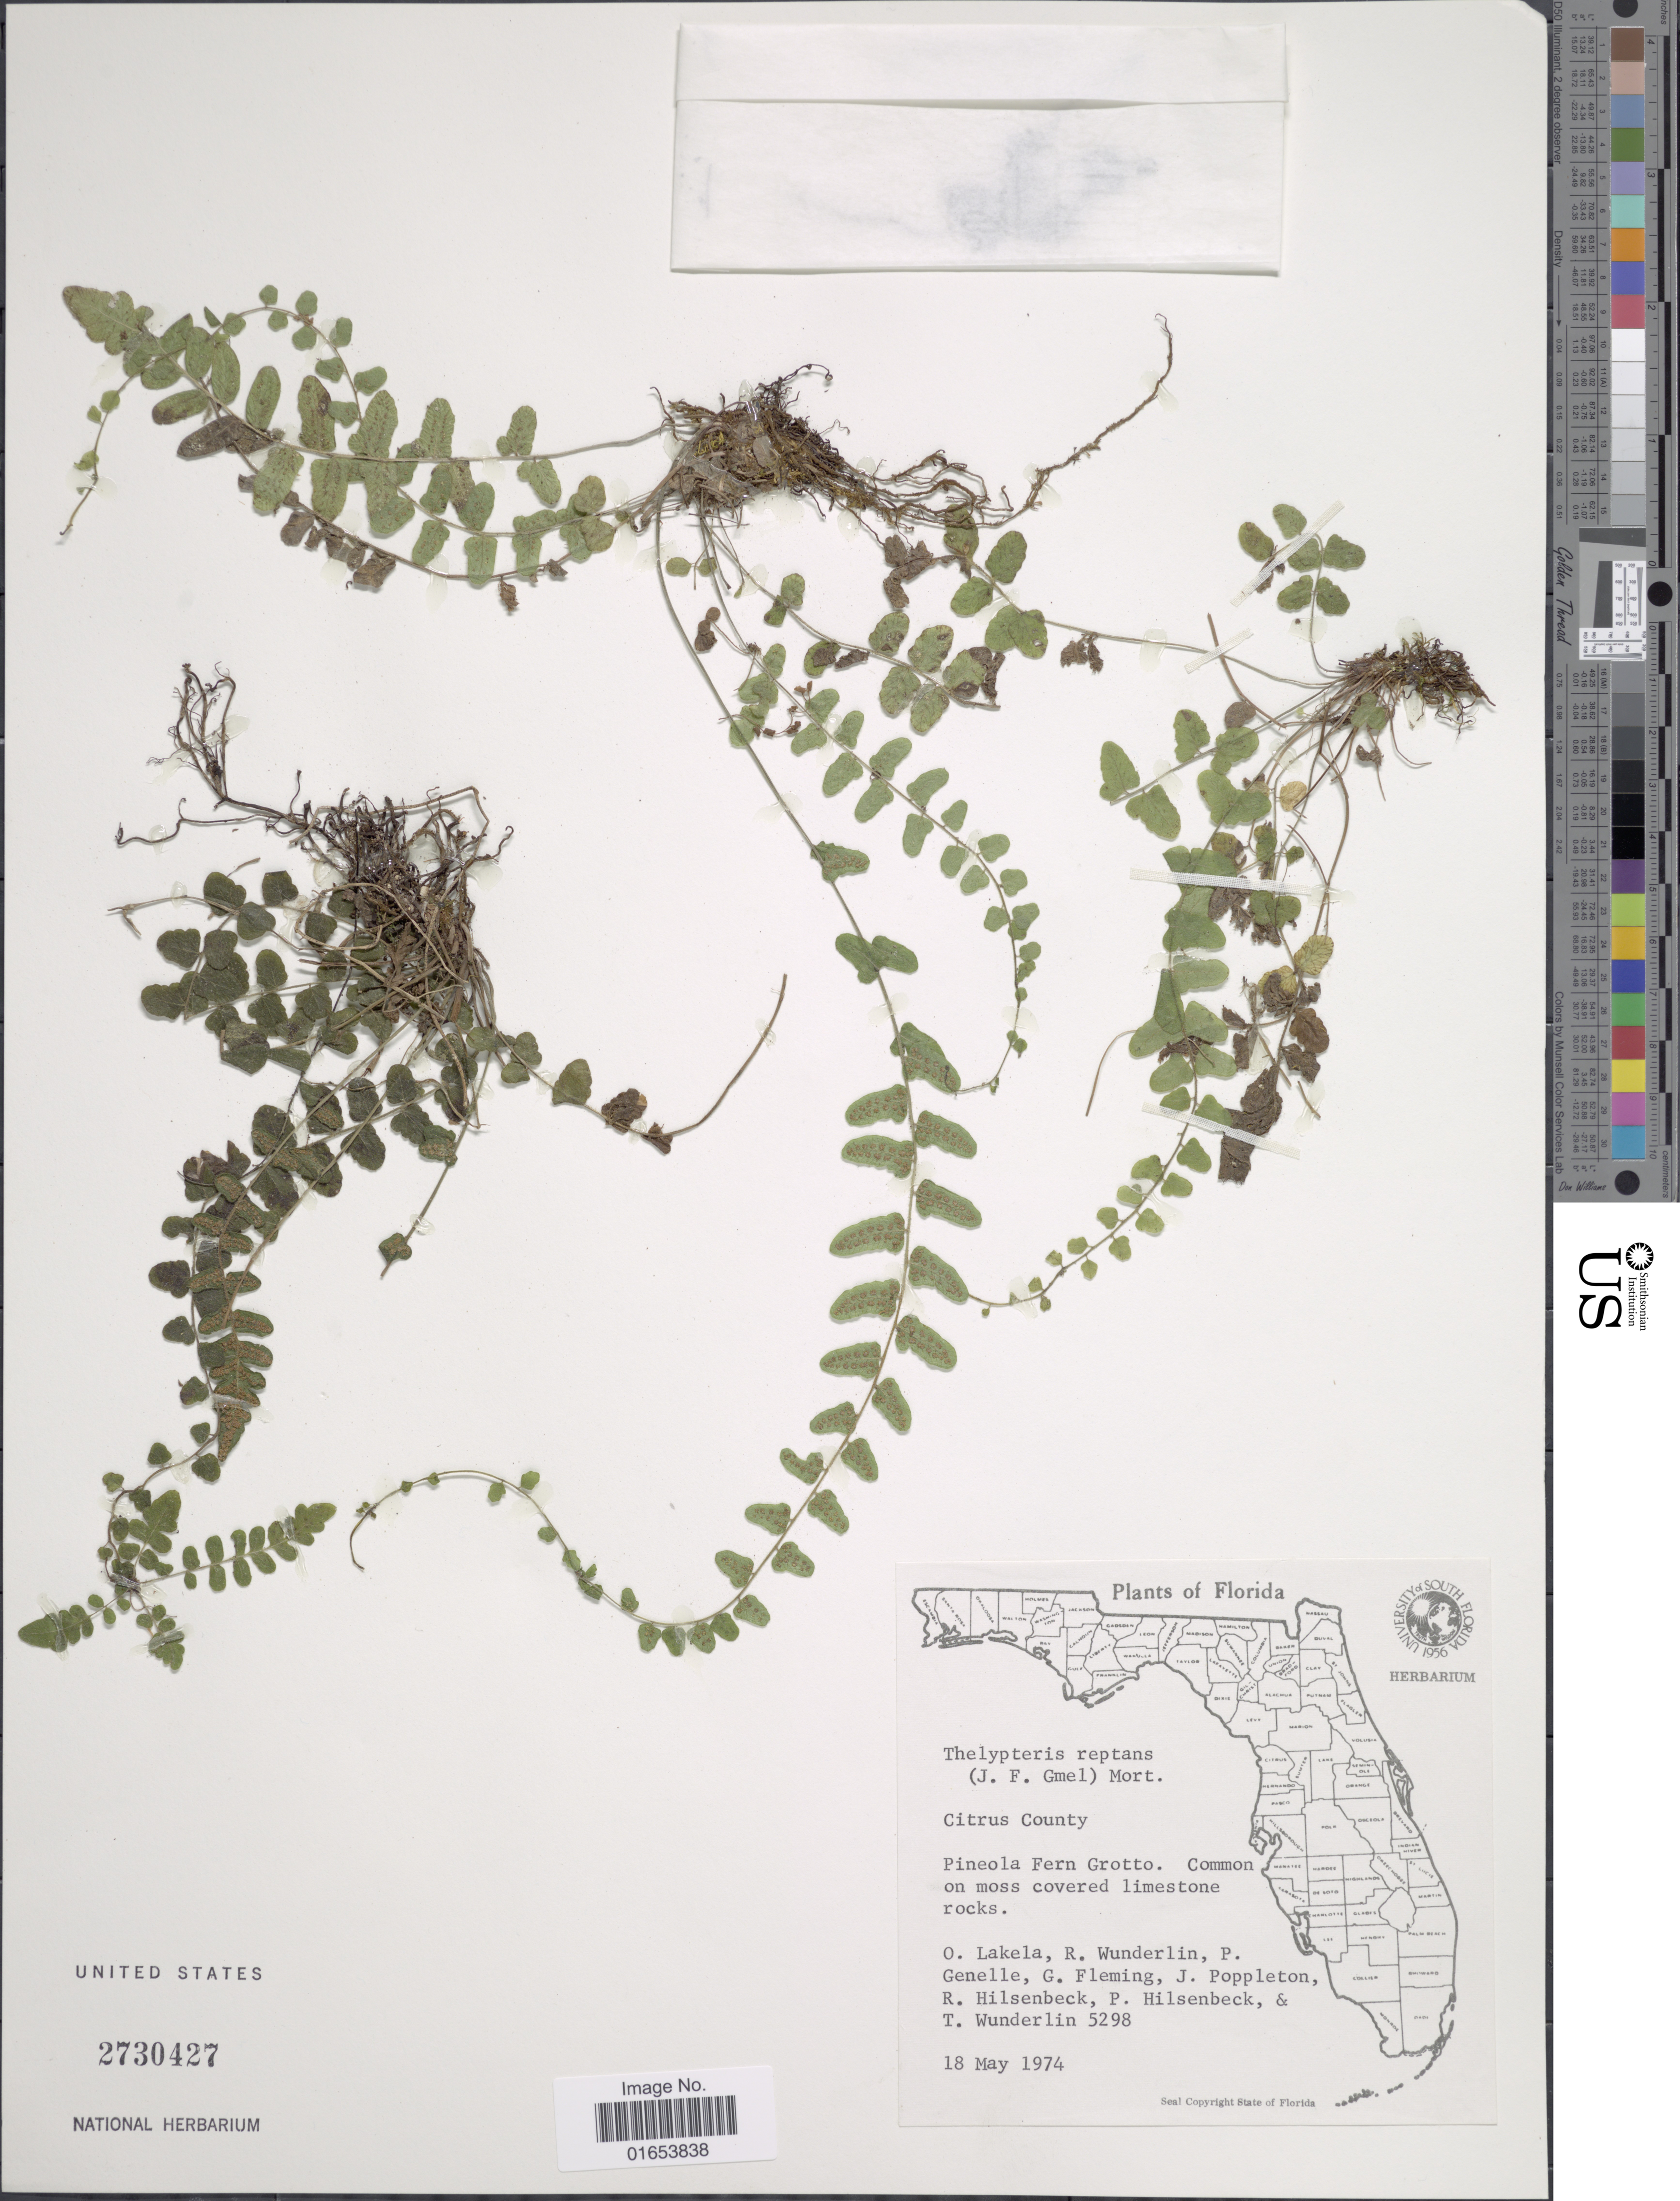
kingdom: Plantae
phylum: Tracheophyta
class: Polypodiopsida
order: Polypodiales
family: Thelypteridaceae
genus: Goniopteris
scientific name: Goniopteris reptans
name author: (J.F. Gmel.) C. Presl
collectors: O. Lakela, R. P. Wunderlin, P. Genelle, G. Fleming & et al.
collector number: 5298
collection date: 1974-05-18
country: United States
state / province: Florida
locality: Florida, Citrus County, Pineola Fern Grotto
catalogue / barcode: US 2730427